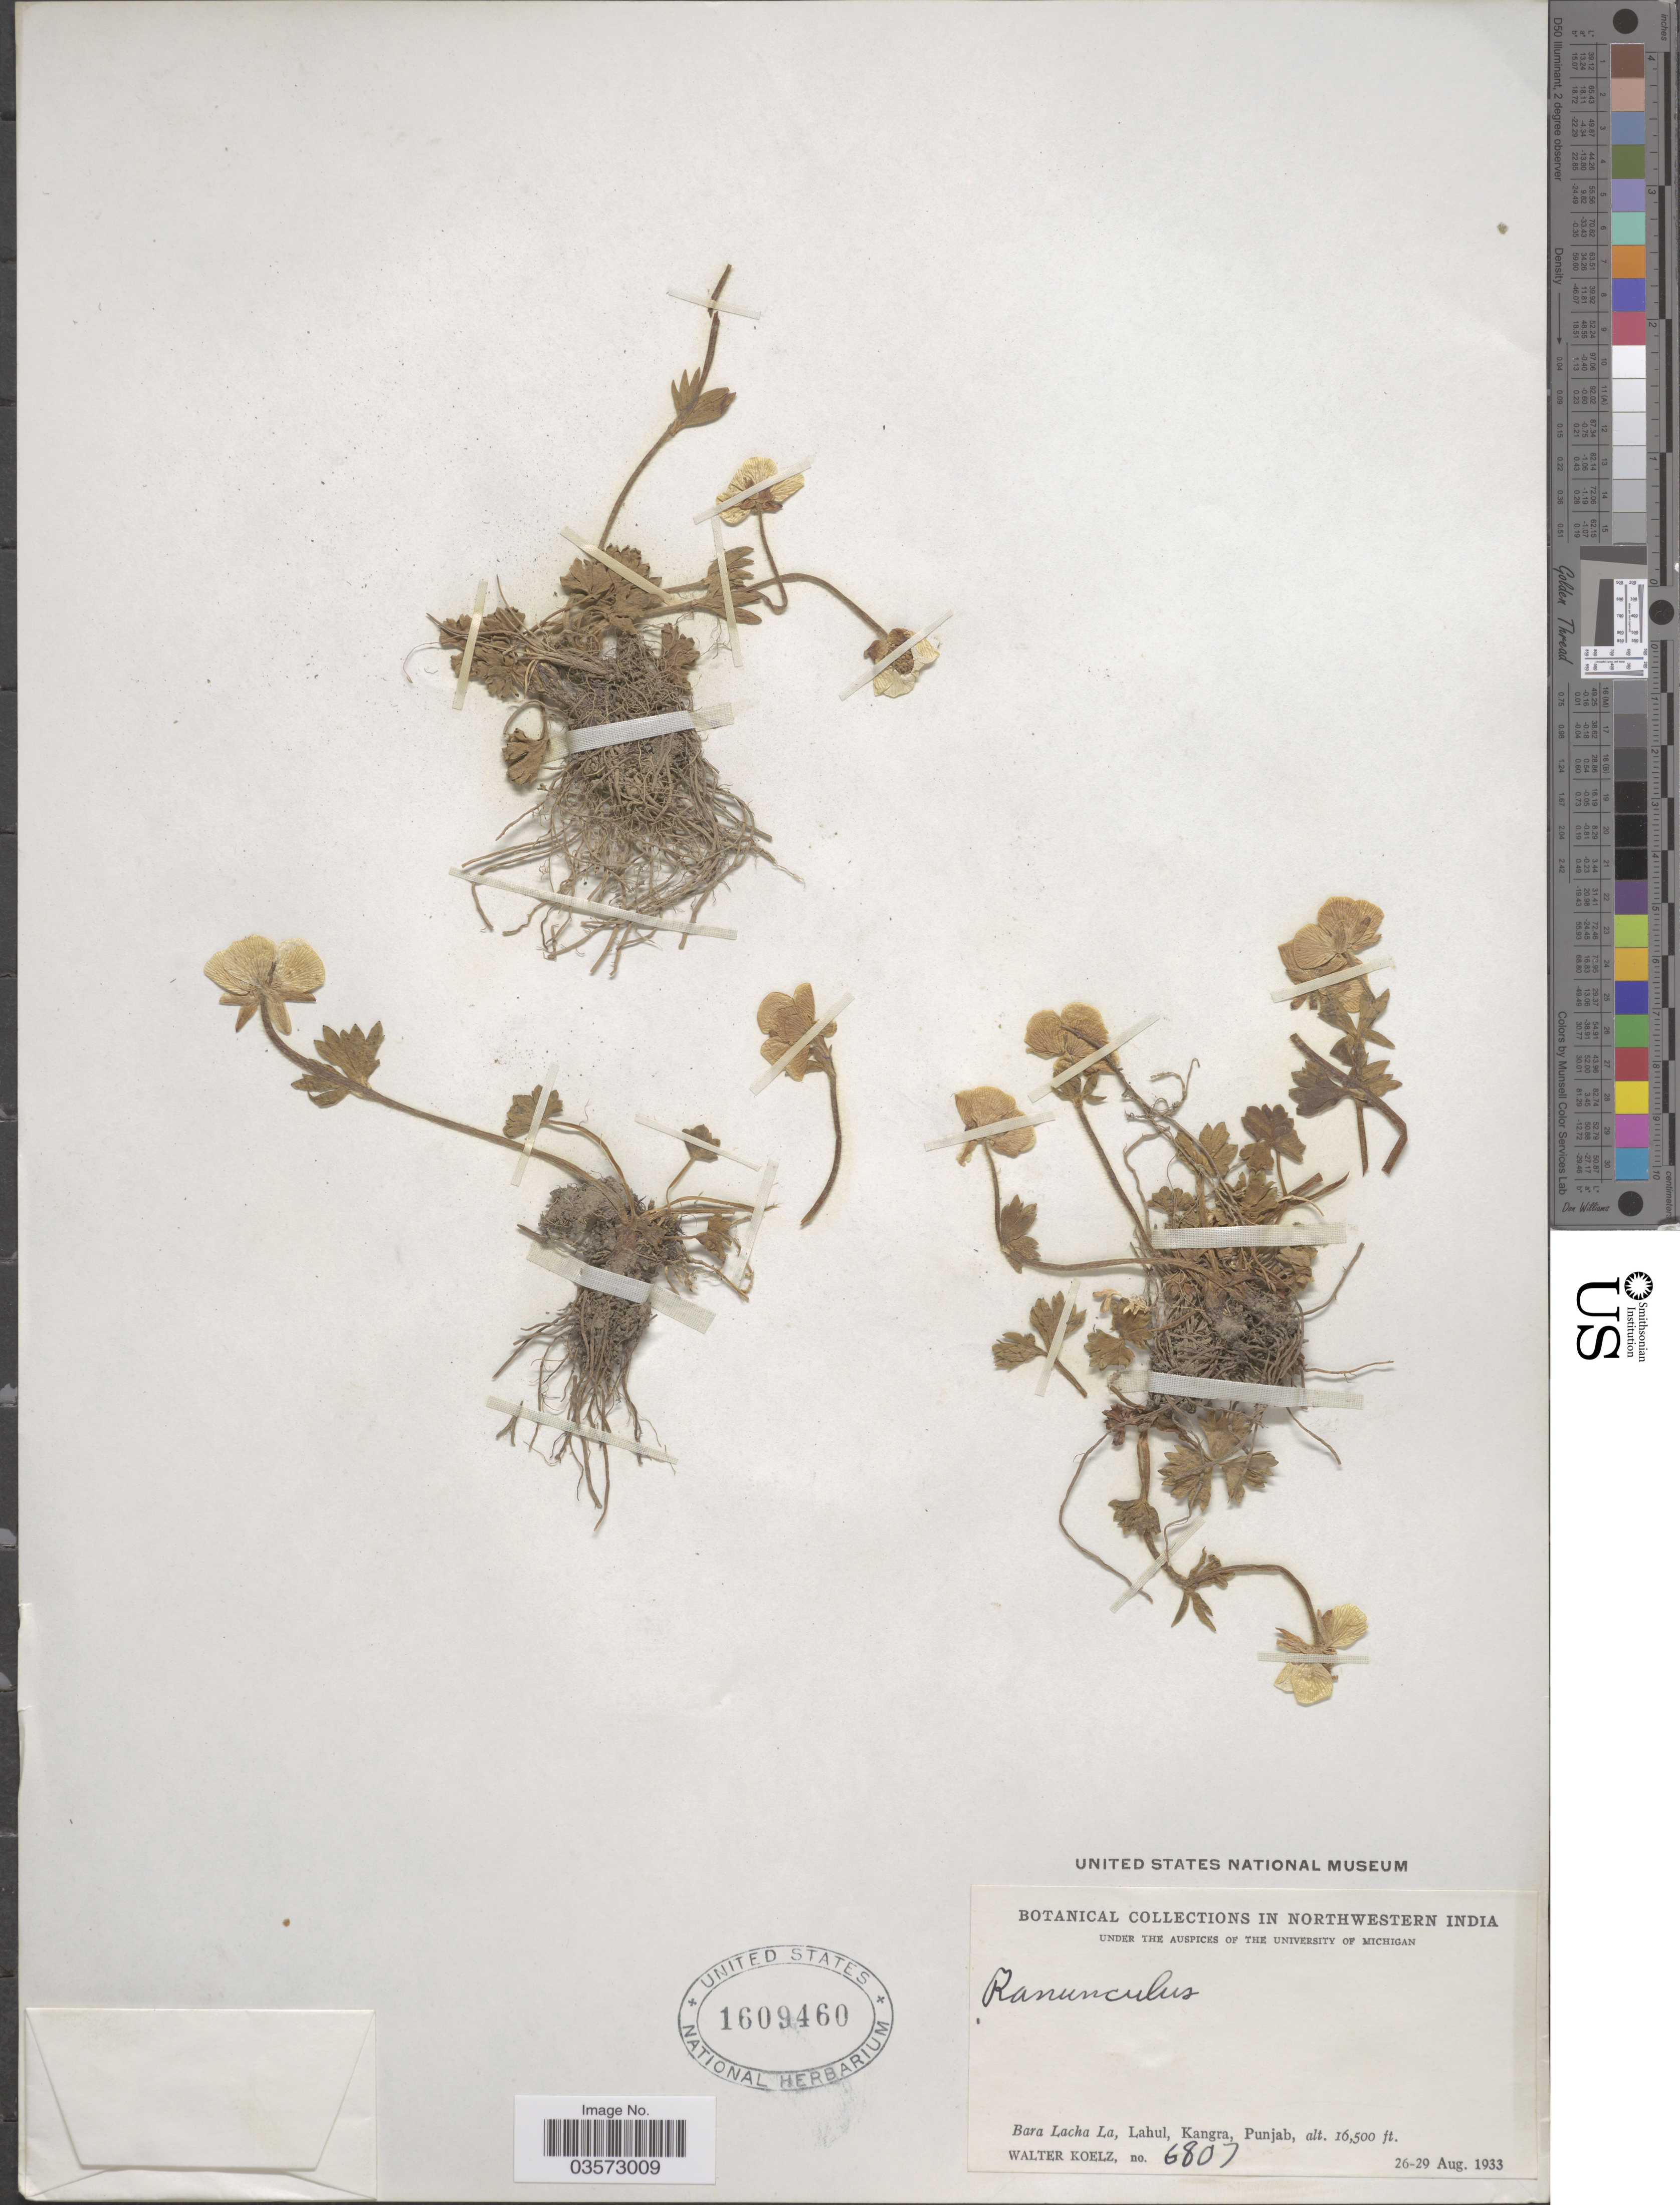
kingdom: Plantae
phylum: Tracheophyta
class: Magnoliopsida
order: Ranunculales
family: Ranunculaceae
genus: Ranunculus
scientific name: Ranunculus sp.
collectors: W. N. Koelz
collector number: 6807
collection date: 1933-08-26/1933-08-29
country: India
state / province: Punjab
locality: Northwestern India. Bara Lacha La, Lahul, Kangra.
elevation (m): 5029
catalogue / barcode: US 1609460